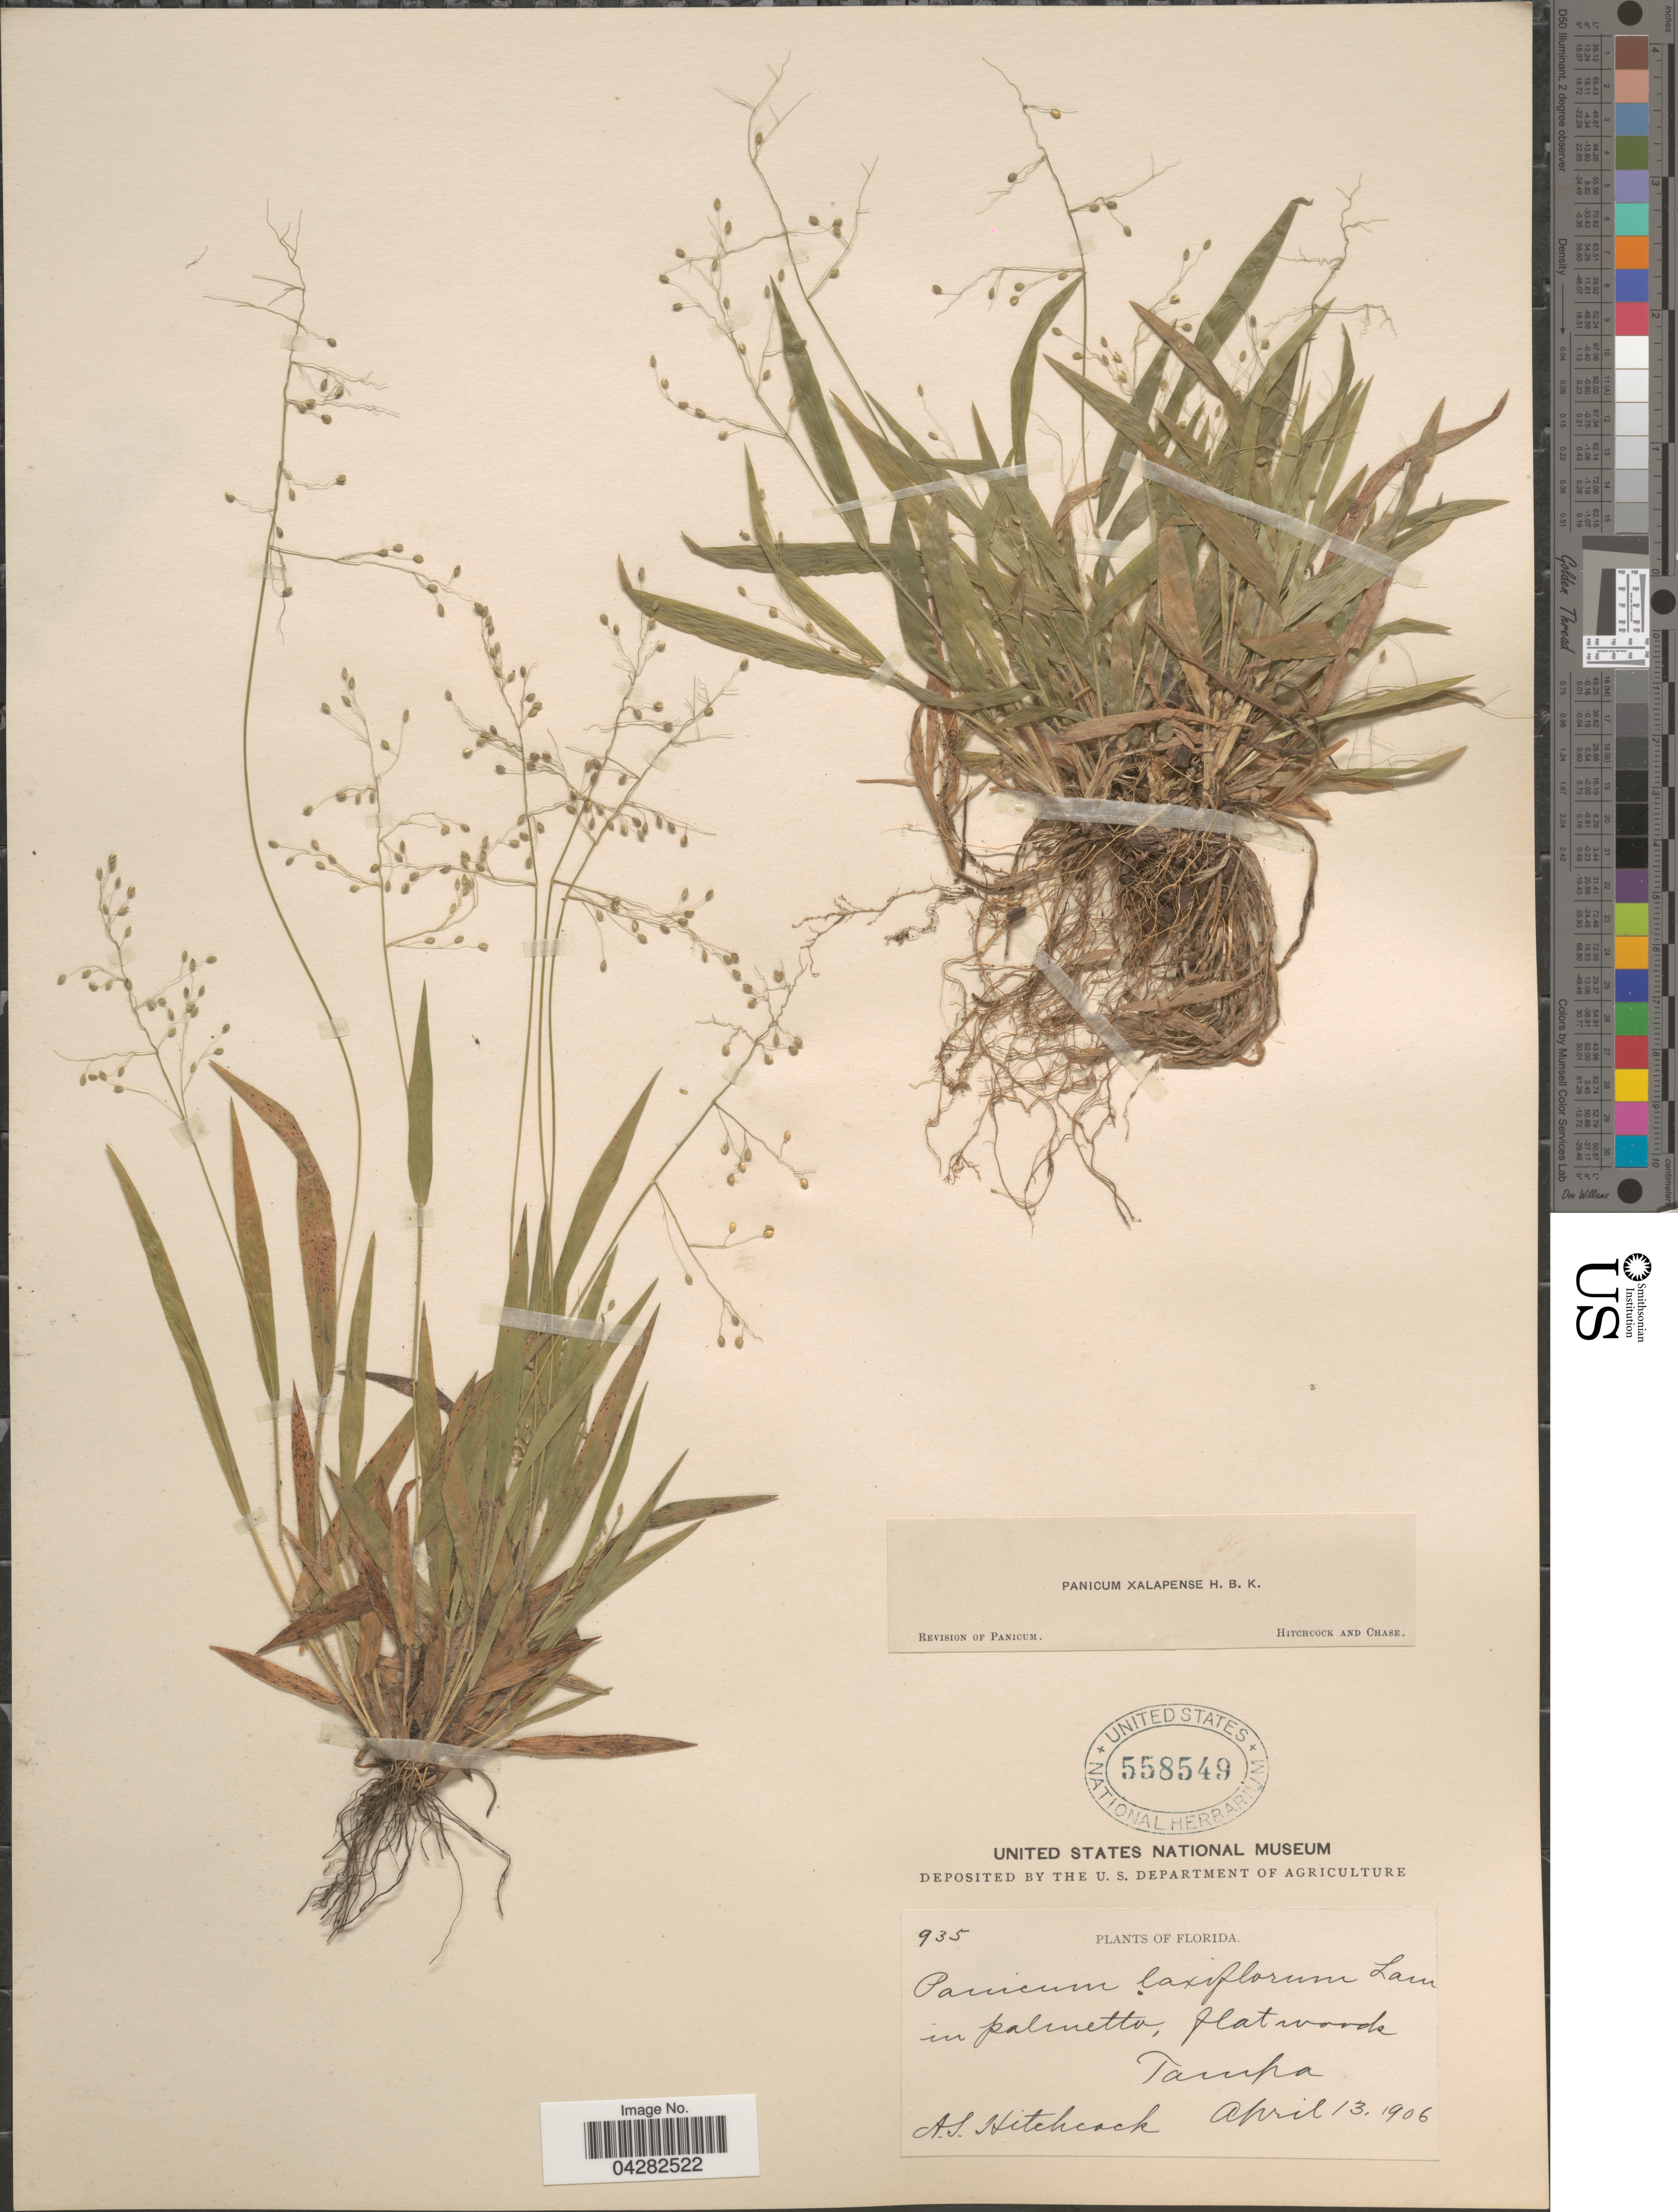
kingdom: Plantae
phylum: Tracheophyta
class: Liliopsida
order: Poales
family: Poaceae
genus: Dichanthelium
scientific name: Dichanthelium laxiflorum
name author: (Lam.) Gould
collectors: A. S. Hitchcock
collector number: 935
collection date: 1906-04-13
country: United States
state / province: Florida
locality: Tampa.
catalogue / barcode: US 558549